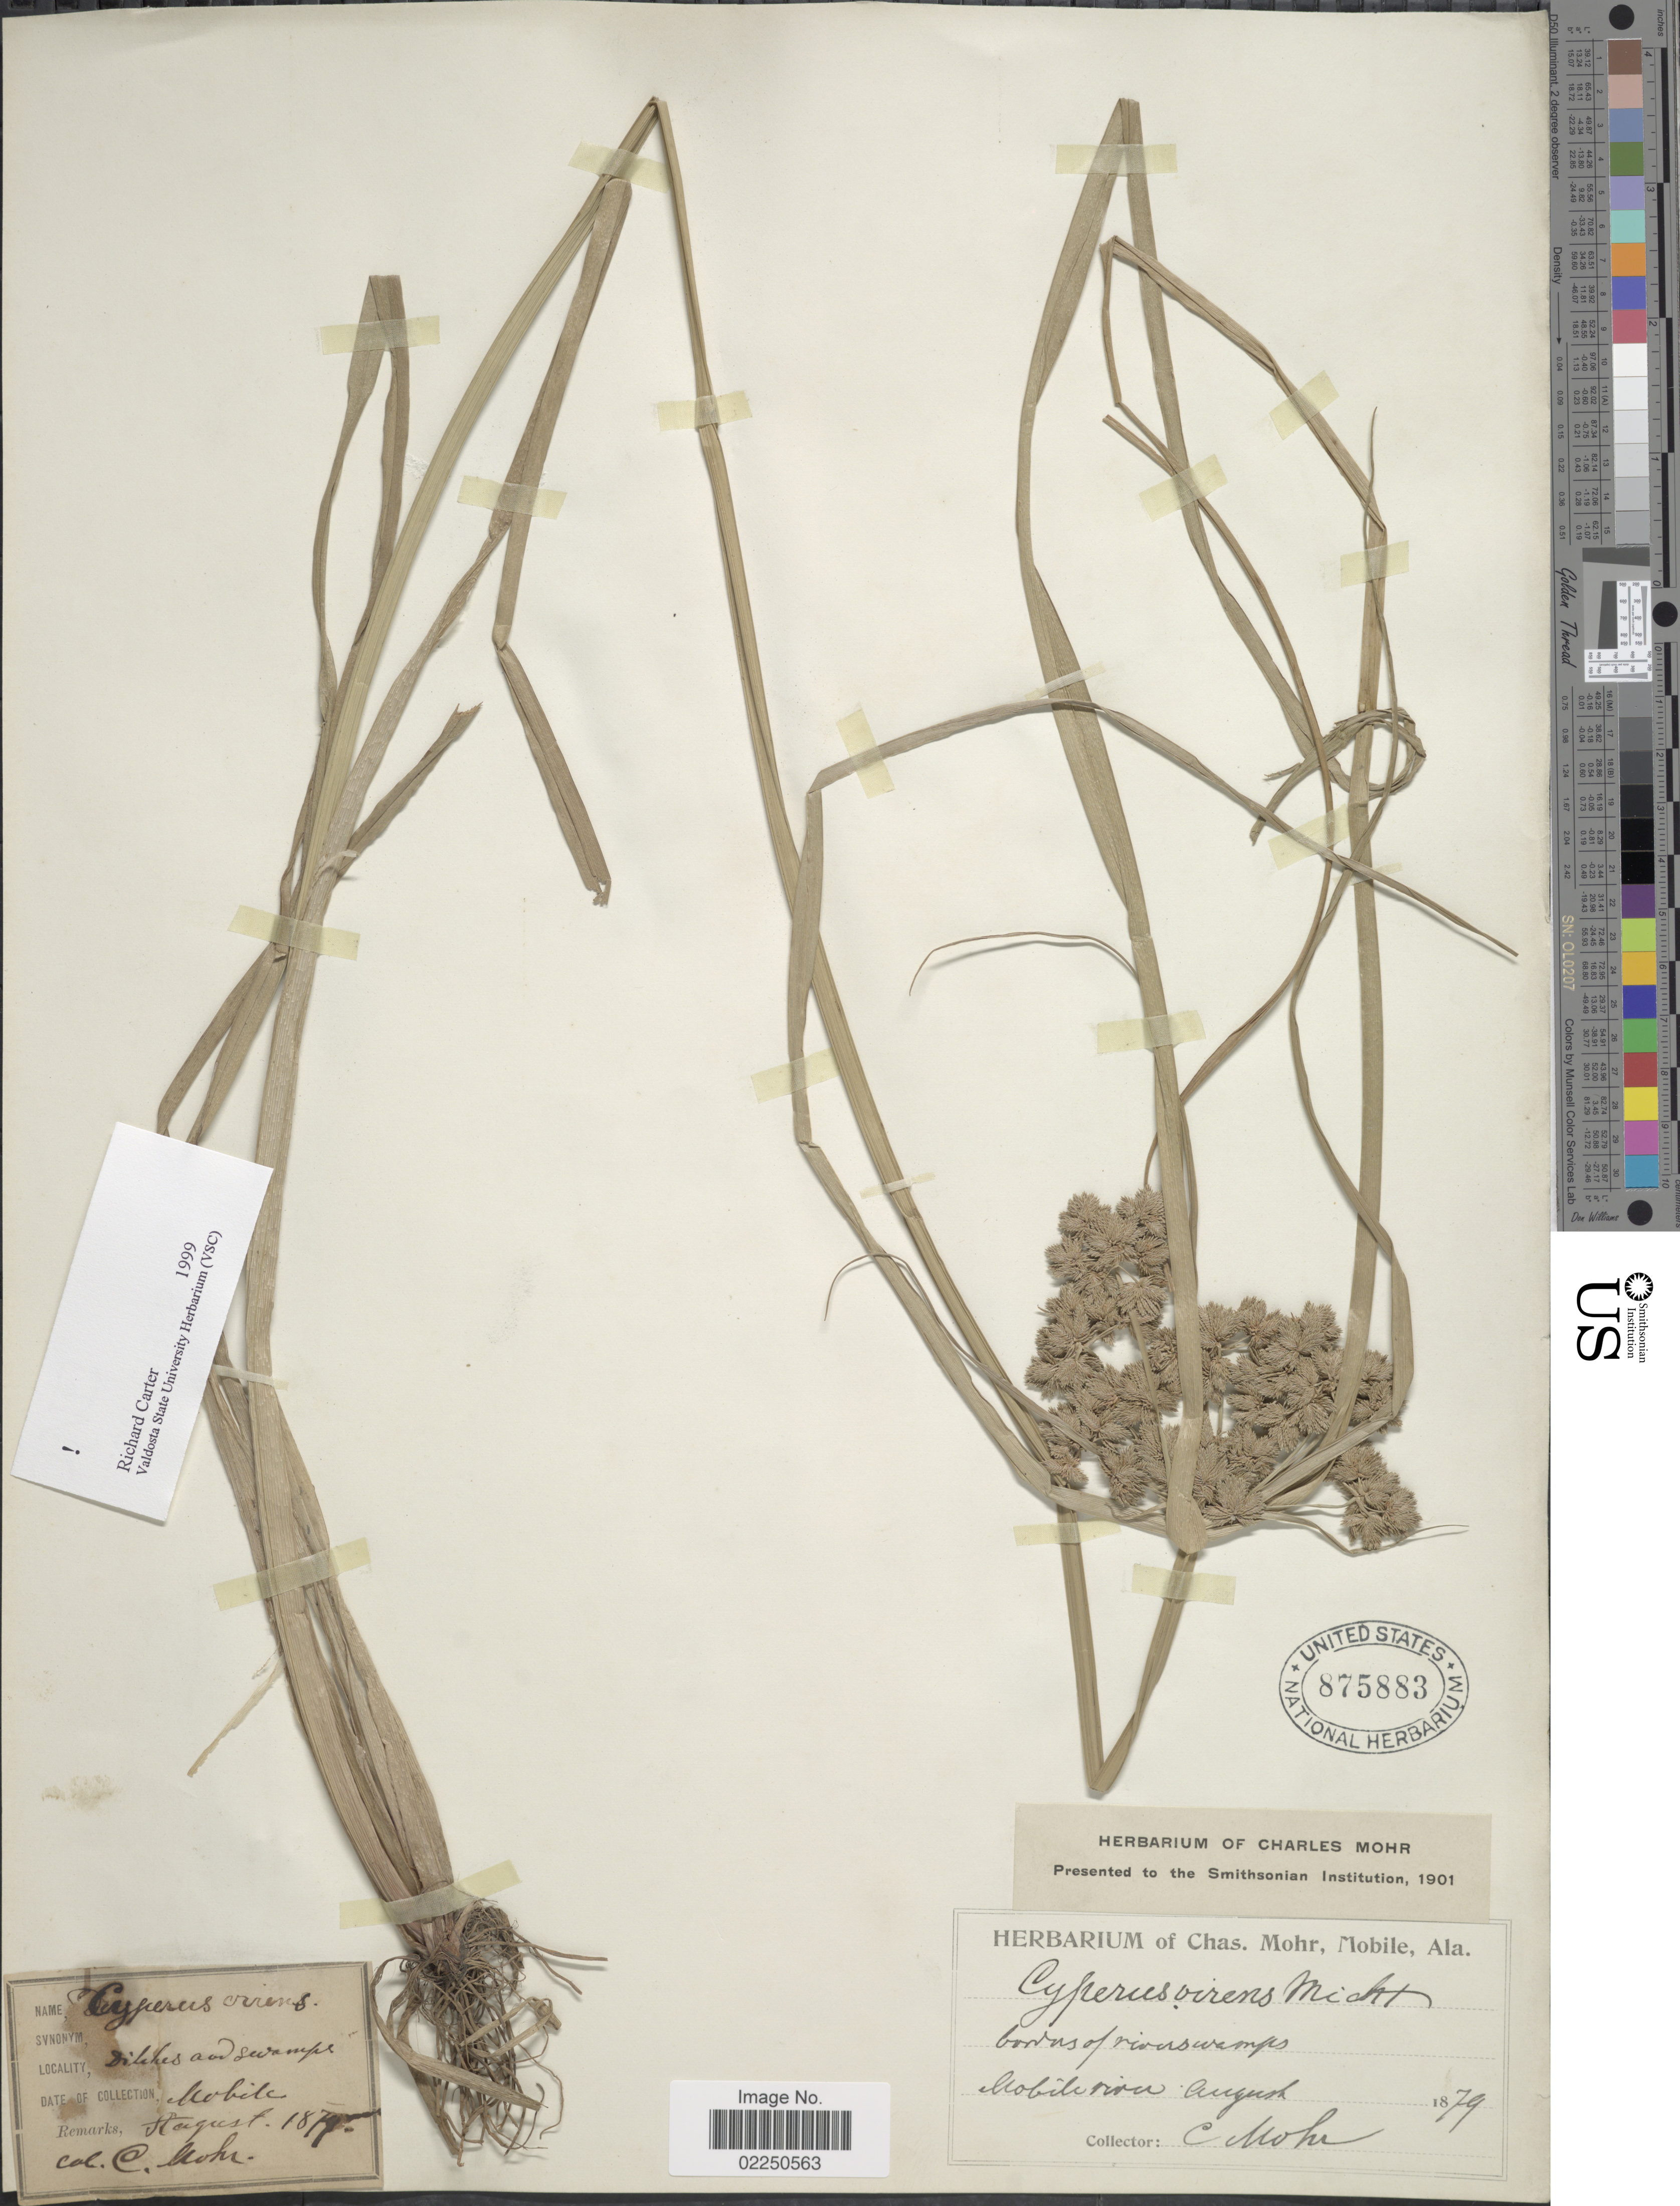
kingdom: Plantae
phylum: Tracheophyta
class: Liliopsida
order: Poales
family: Cyperaceae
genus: Cyperus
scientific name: Cyperus virens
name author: Michx.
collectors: Mohr, C. T. (herbarium)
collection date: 1879-08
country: United States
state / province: Alabama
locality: Mobile river. Mobile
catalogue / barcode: US 875883